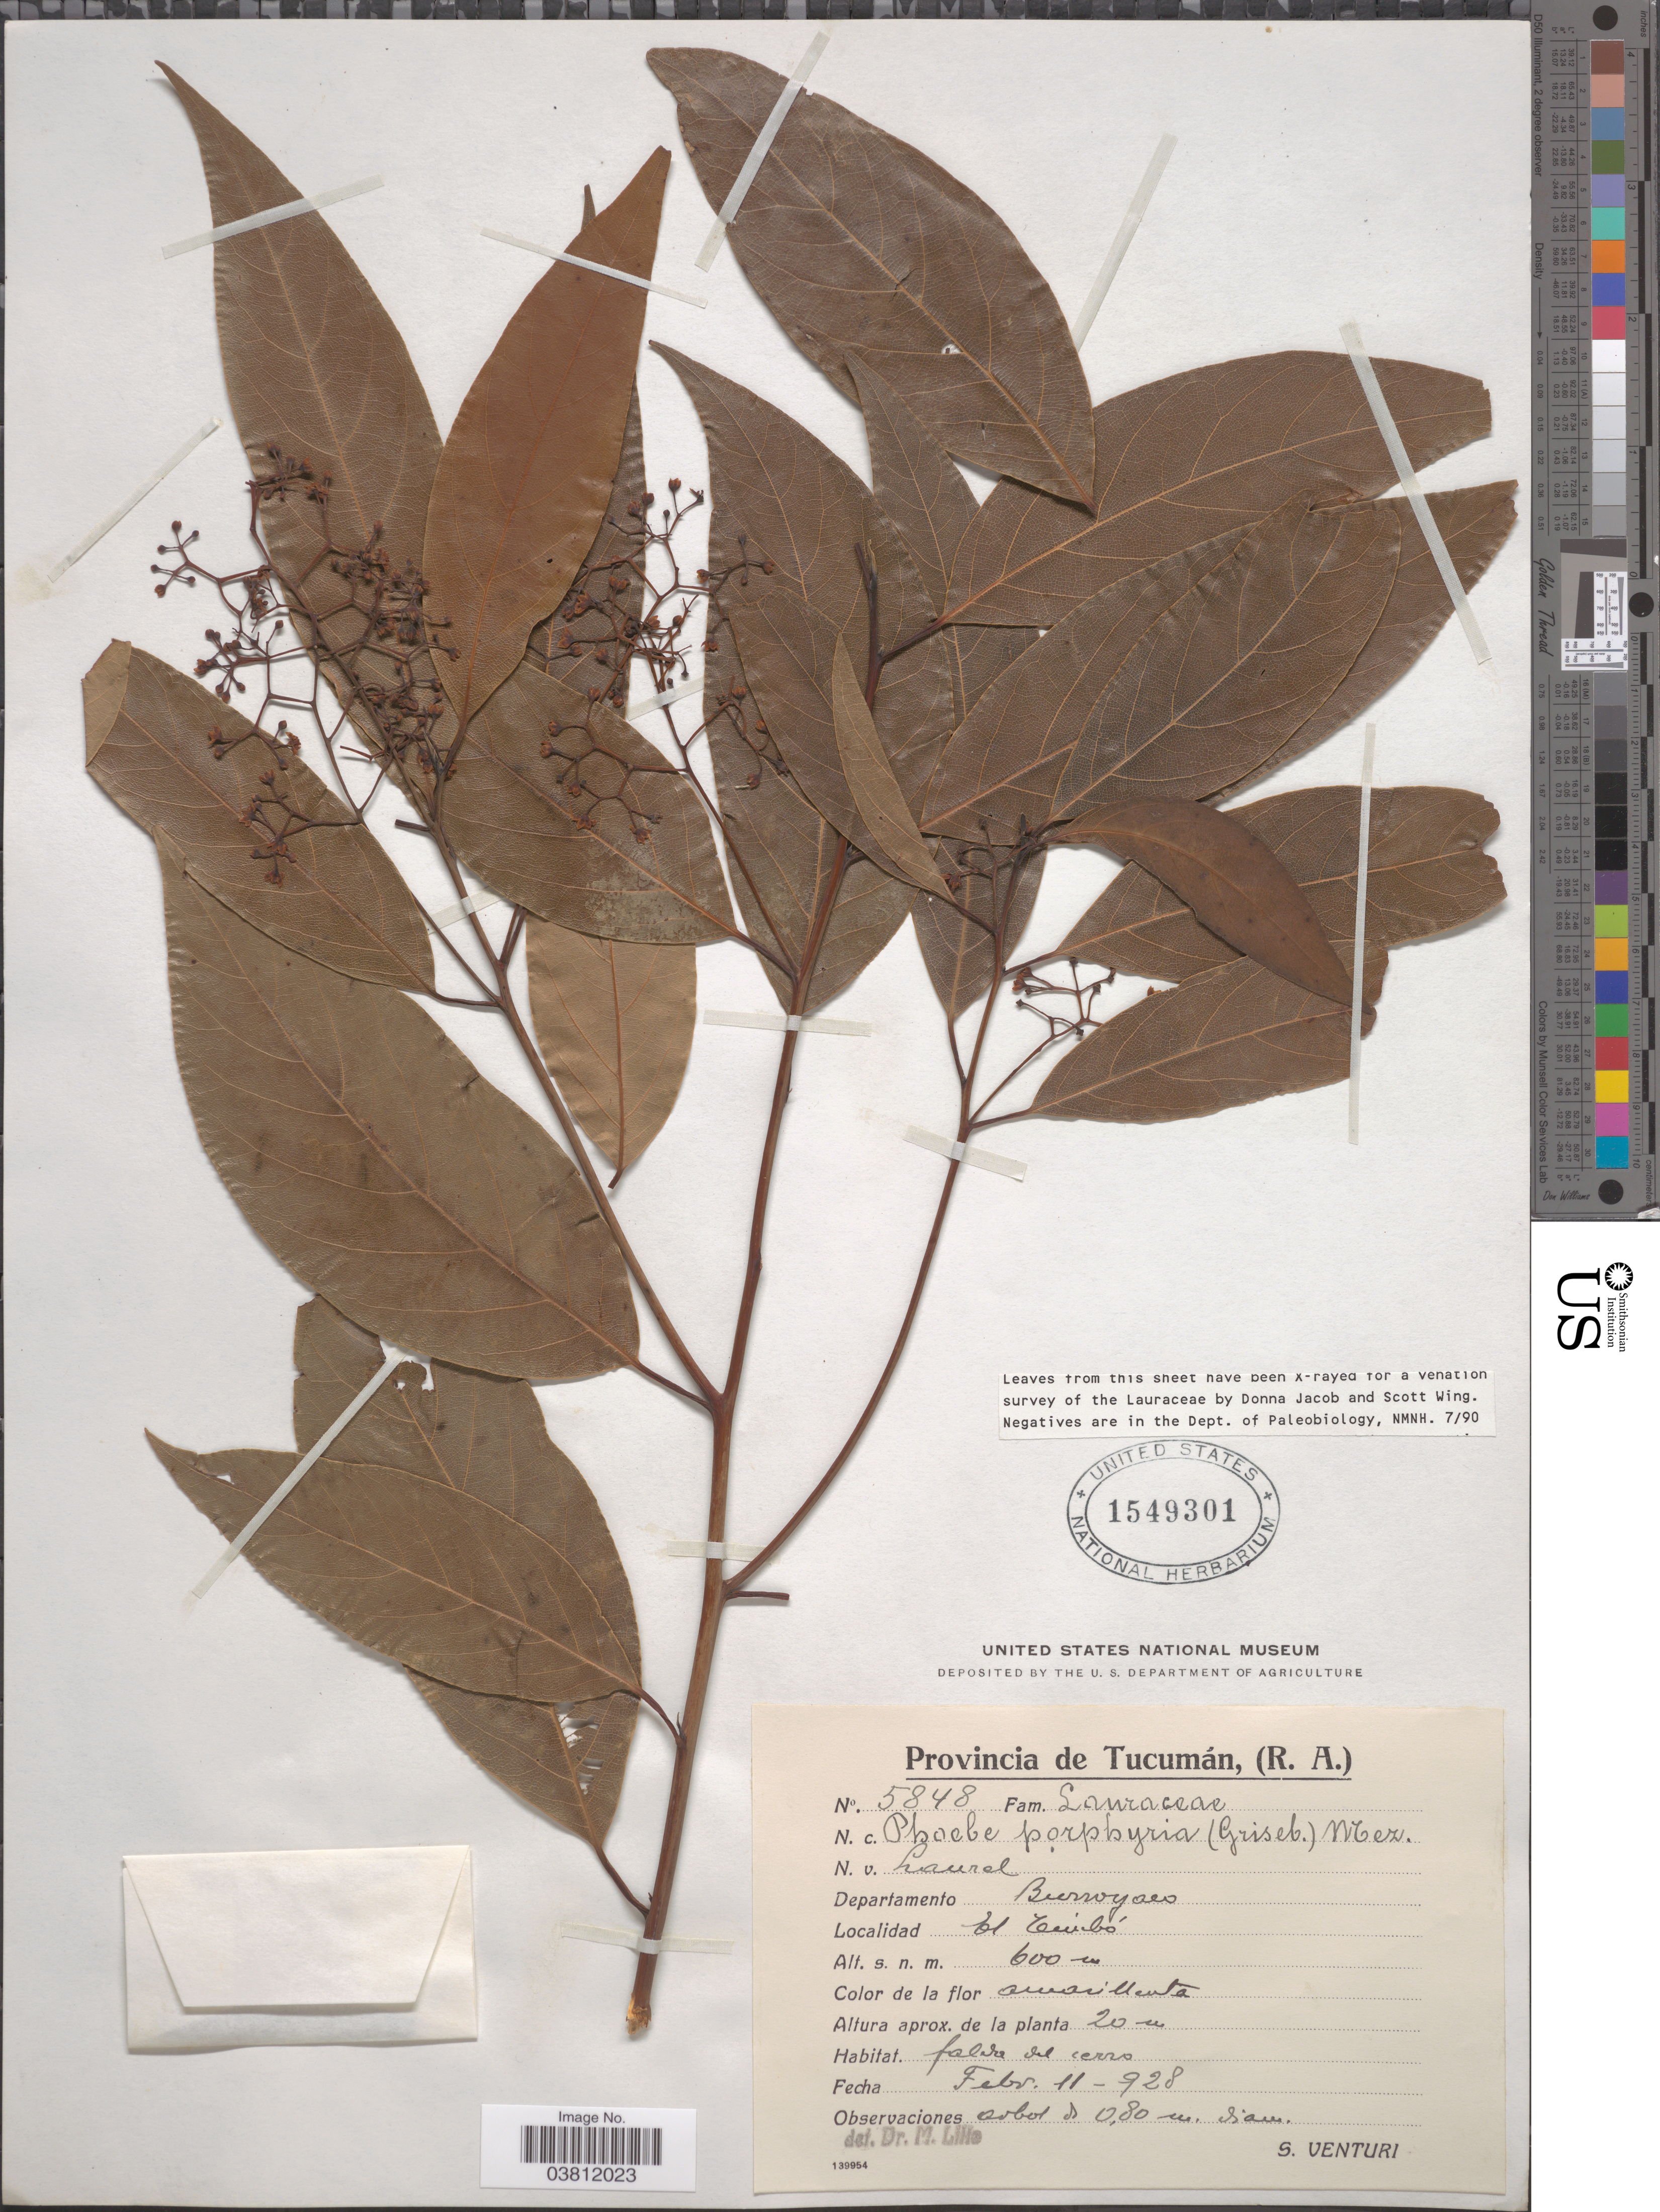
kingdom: Plantae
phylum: Tracheophyta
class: Magnoliopsida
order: Laurales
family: Lauraceae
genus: Phoebe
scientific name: Phoebe porphyria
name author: (Griseb.) Mez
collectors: S. Venturi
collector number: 5848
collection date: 1928-02-11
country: Argentina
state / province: Tucuman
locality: Departamento Burroyaco. El Timbó.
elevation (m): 600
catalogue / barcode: US 1549301